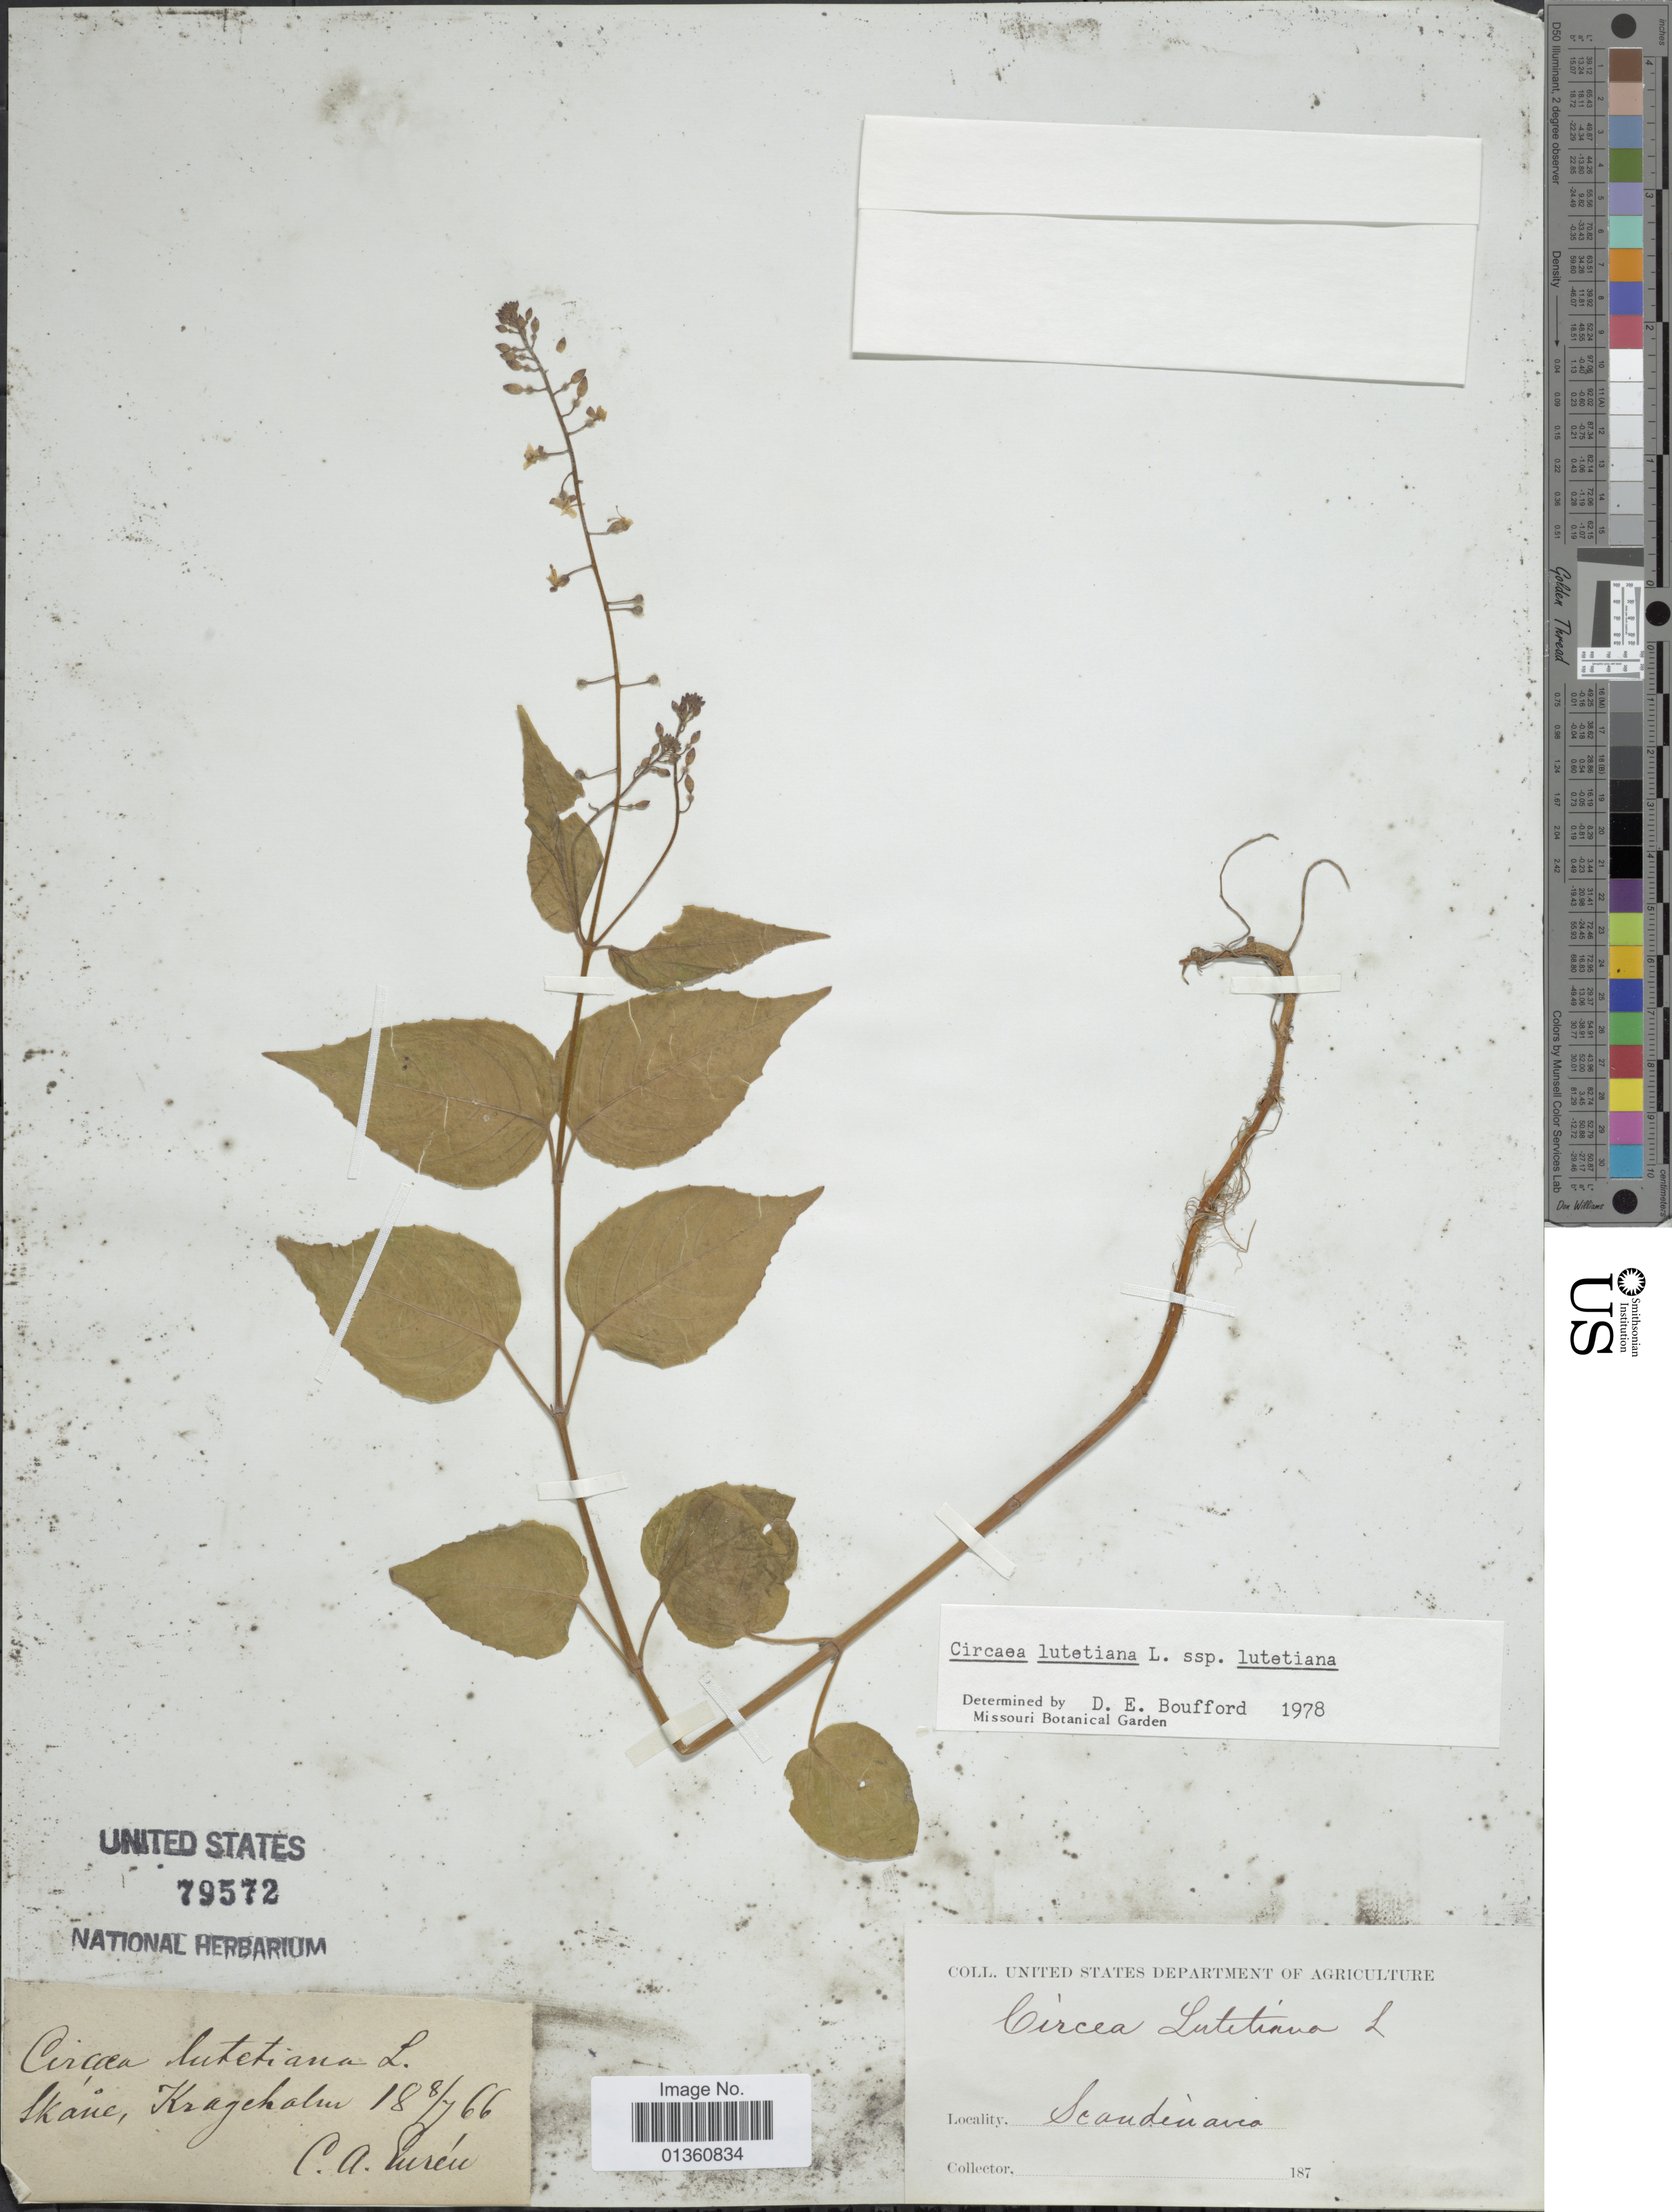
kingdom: Plantae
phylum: Tracheophyta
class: Magnoliopsida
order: Myrtales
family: Onagraceae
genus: Circaea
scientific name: Circaea lutetiana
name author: L.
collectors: C. Puréu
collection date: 1866-07-08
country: Sweden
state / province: Skåne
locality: Kragchalm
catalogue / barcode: US 79572